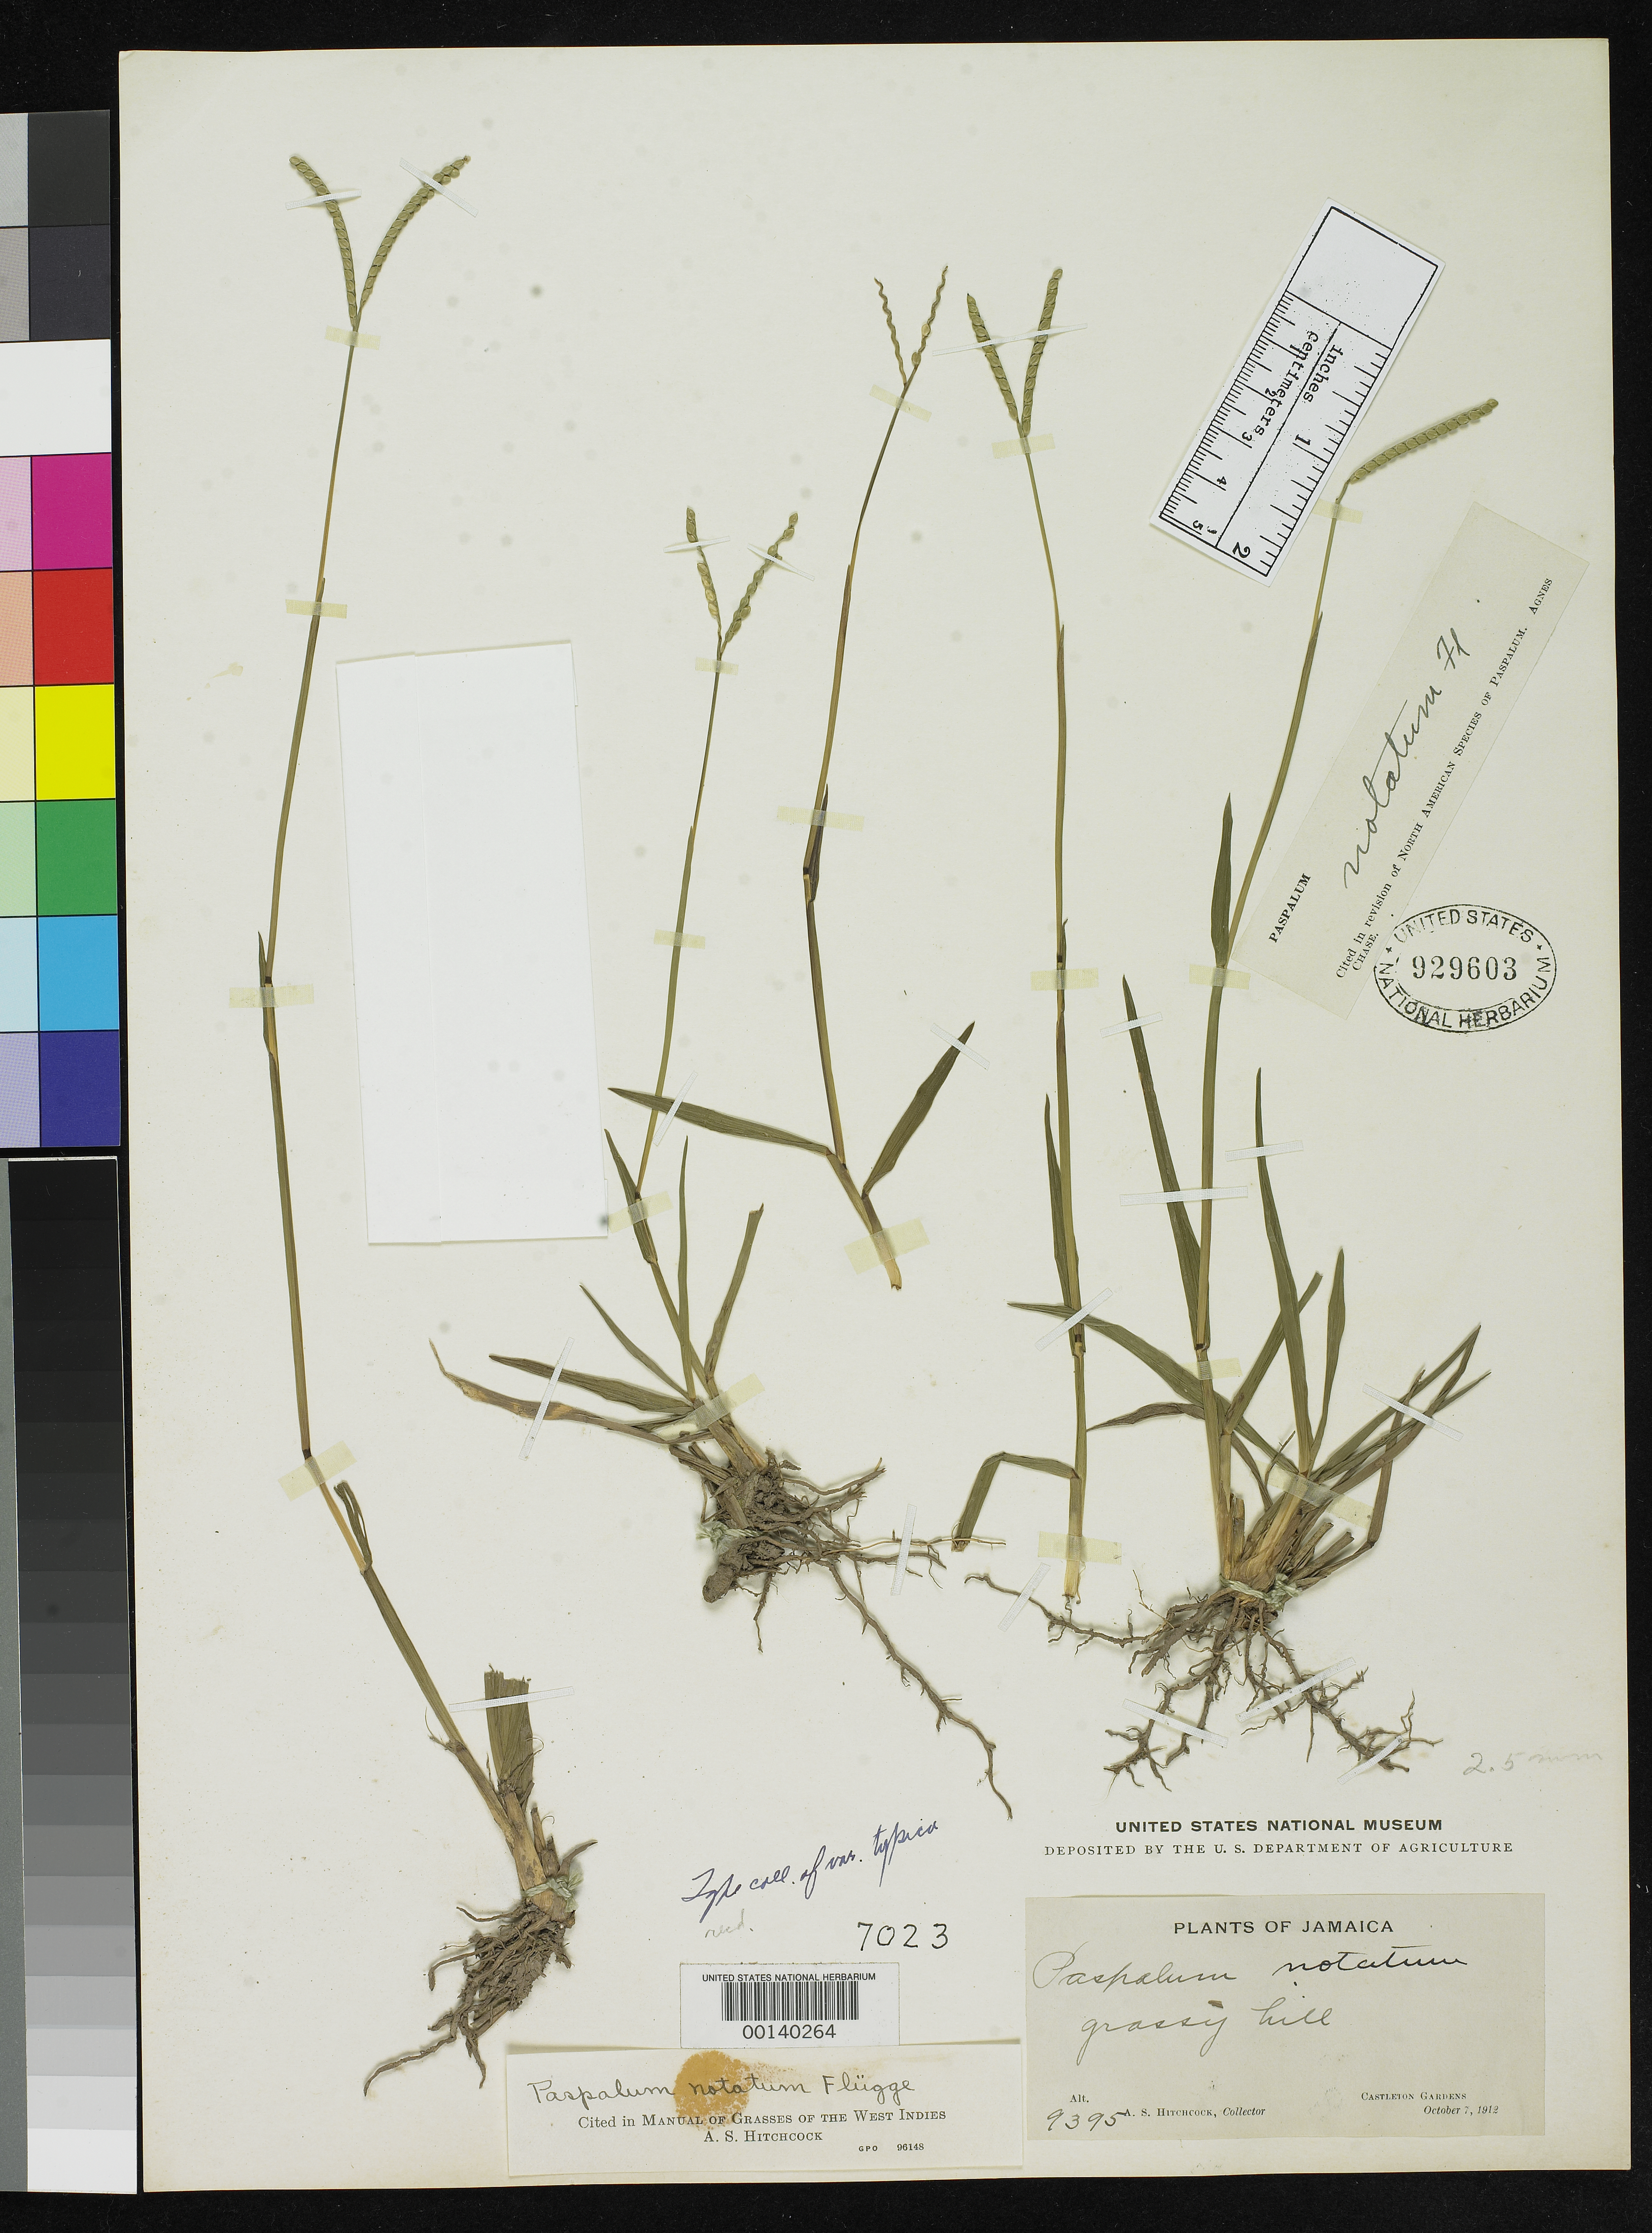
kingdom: Plantae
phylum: Tracheophyta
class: Liliopsida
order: Poales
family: Poaceae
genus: Paspalum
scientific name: Paspalum notatum var. typicum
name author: Parodi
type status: Isotype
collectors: A. S. Hitchcock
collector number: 9395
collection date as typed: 07 Oct 1912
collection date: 1912-10-07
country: Jamaica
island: Greater Antilles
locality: Castleton Gardens.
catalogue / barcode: US 929603